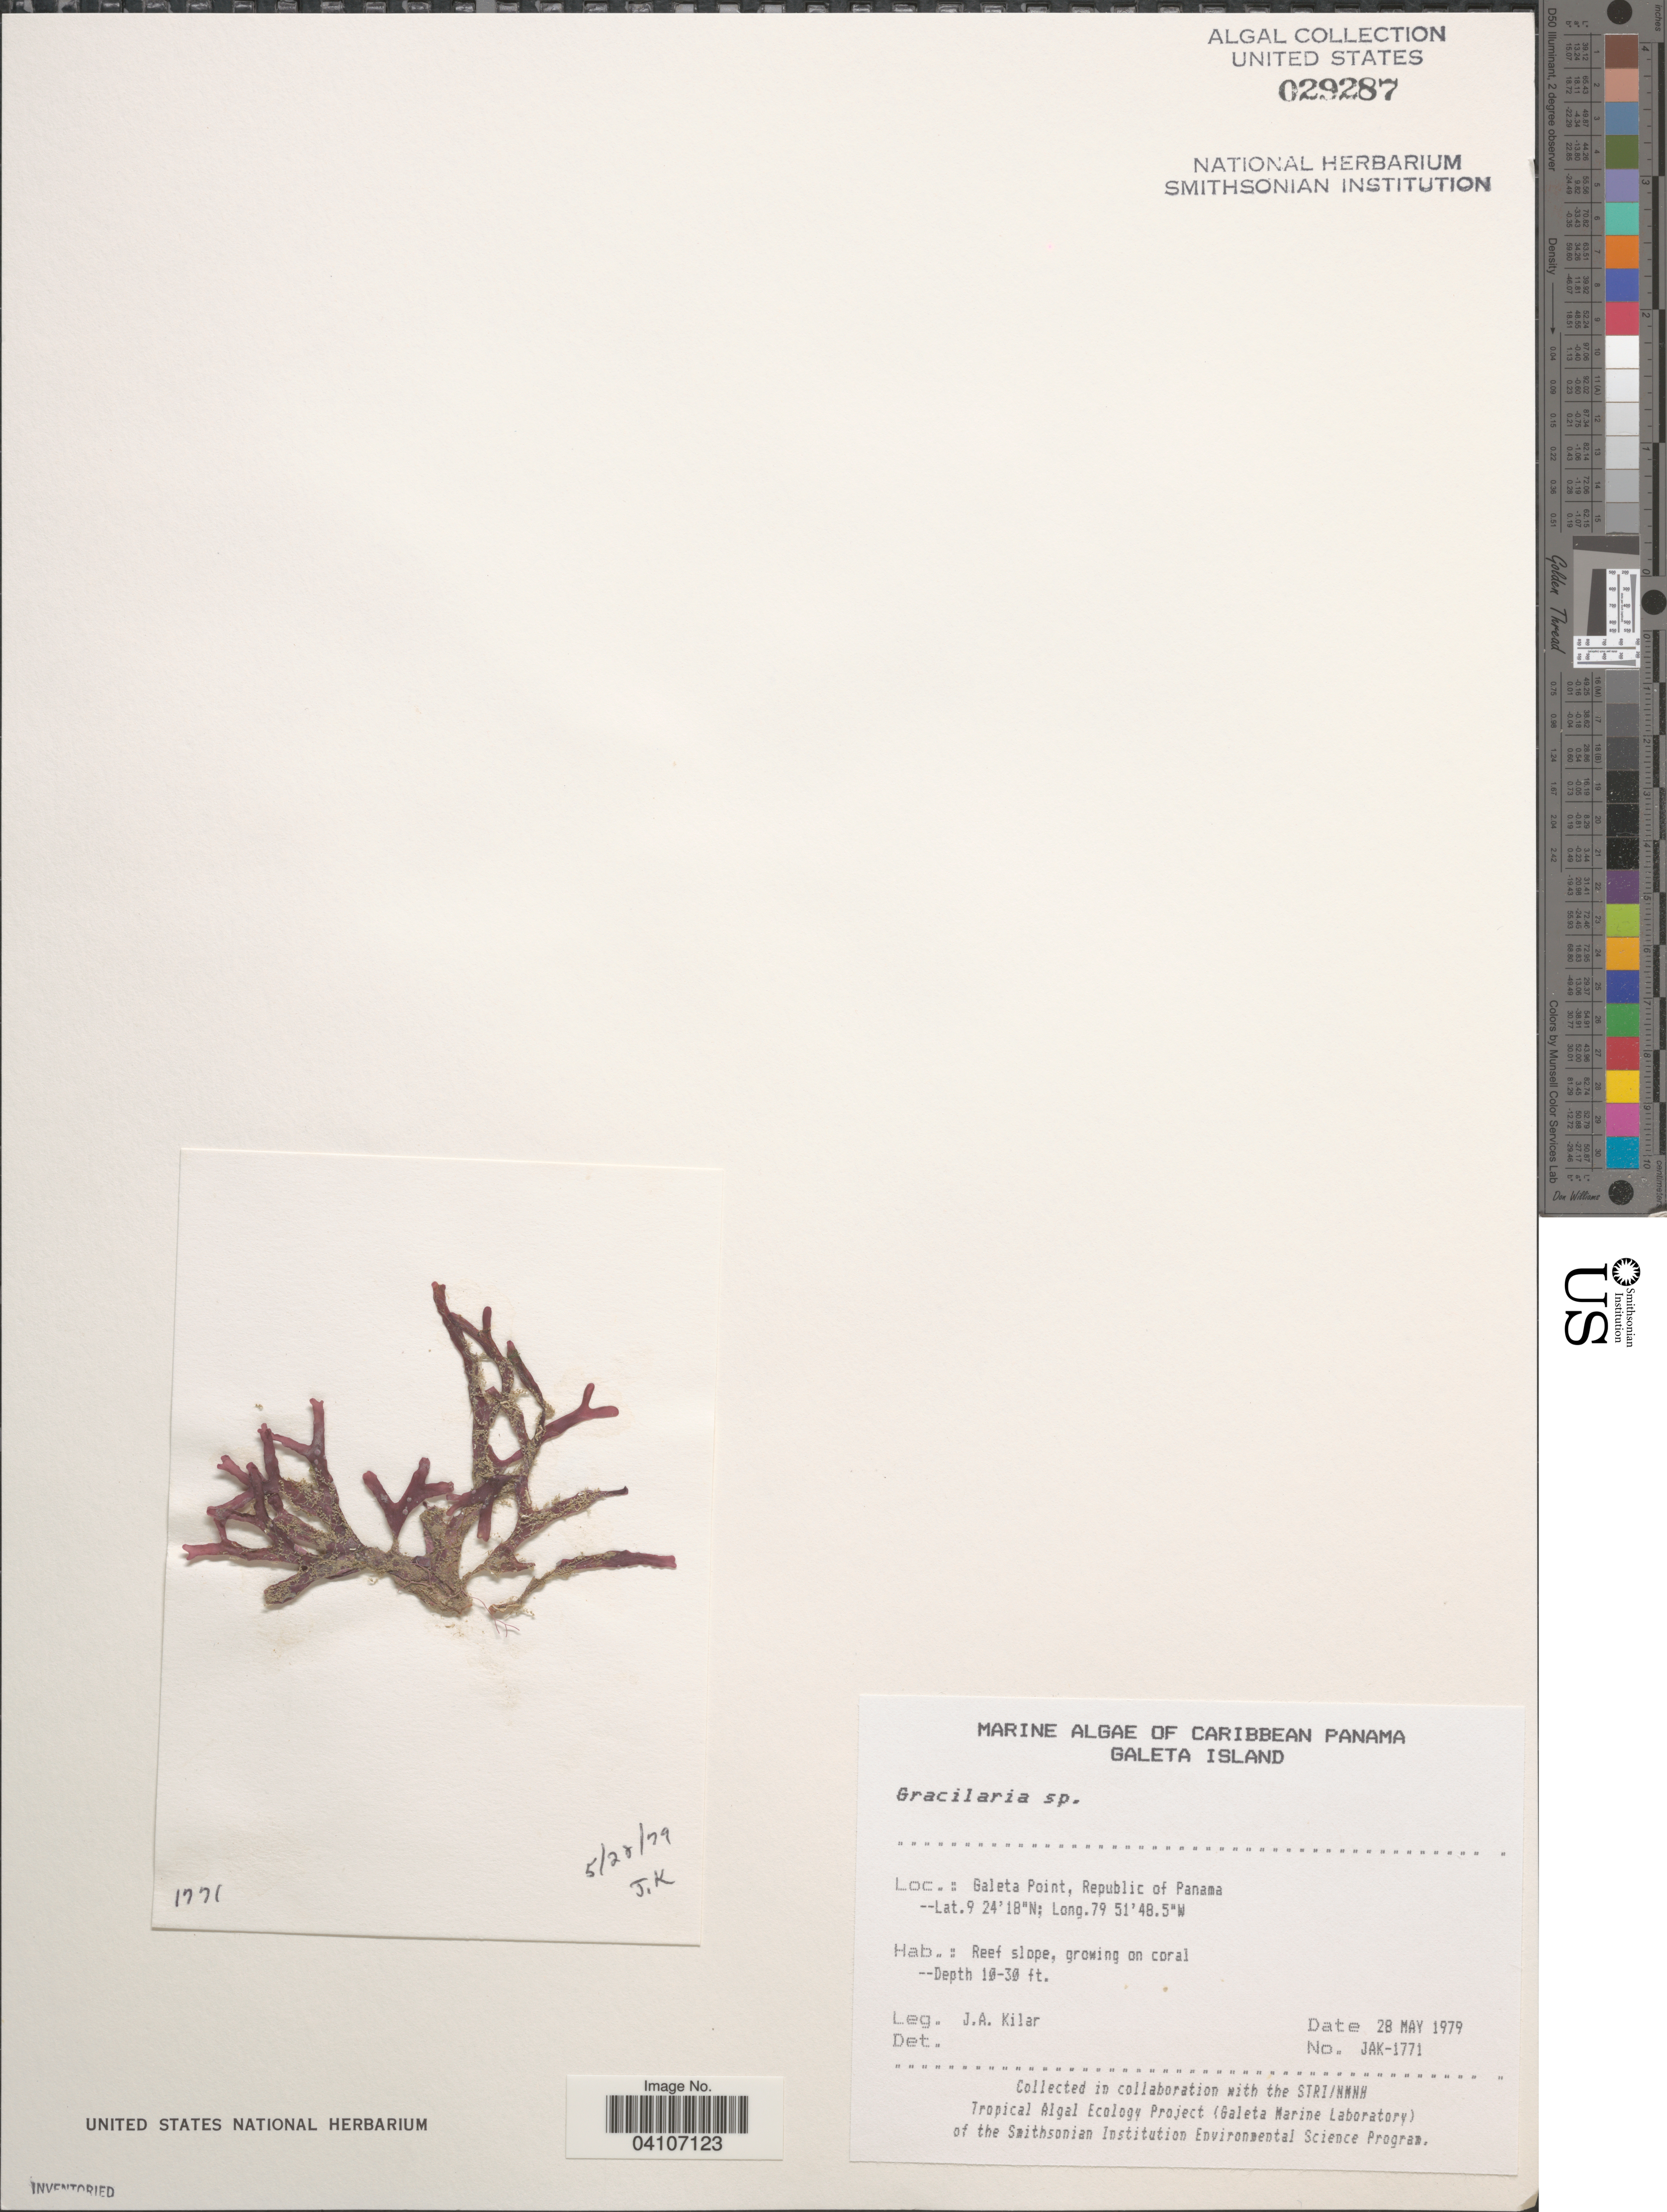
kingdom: Plantae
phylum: Rhodophyta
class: Florideophyceae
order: Gracilariales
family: Gracilariaceae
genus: Gracilaria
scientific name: Gracilaria sp.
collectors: J. A. Kilar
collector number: JAK-1771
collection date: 1979-05-28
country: Panama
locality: Caribbean Panama. Galeta Island. Galeta Point, Republic of Panama.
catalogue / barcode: US 29287